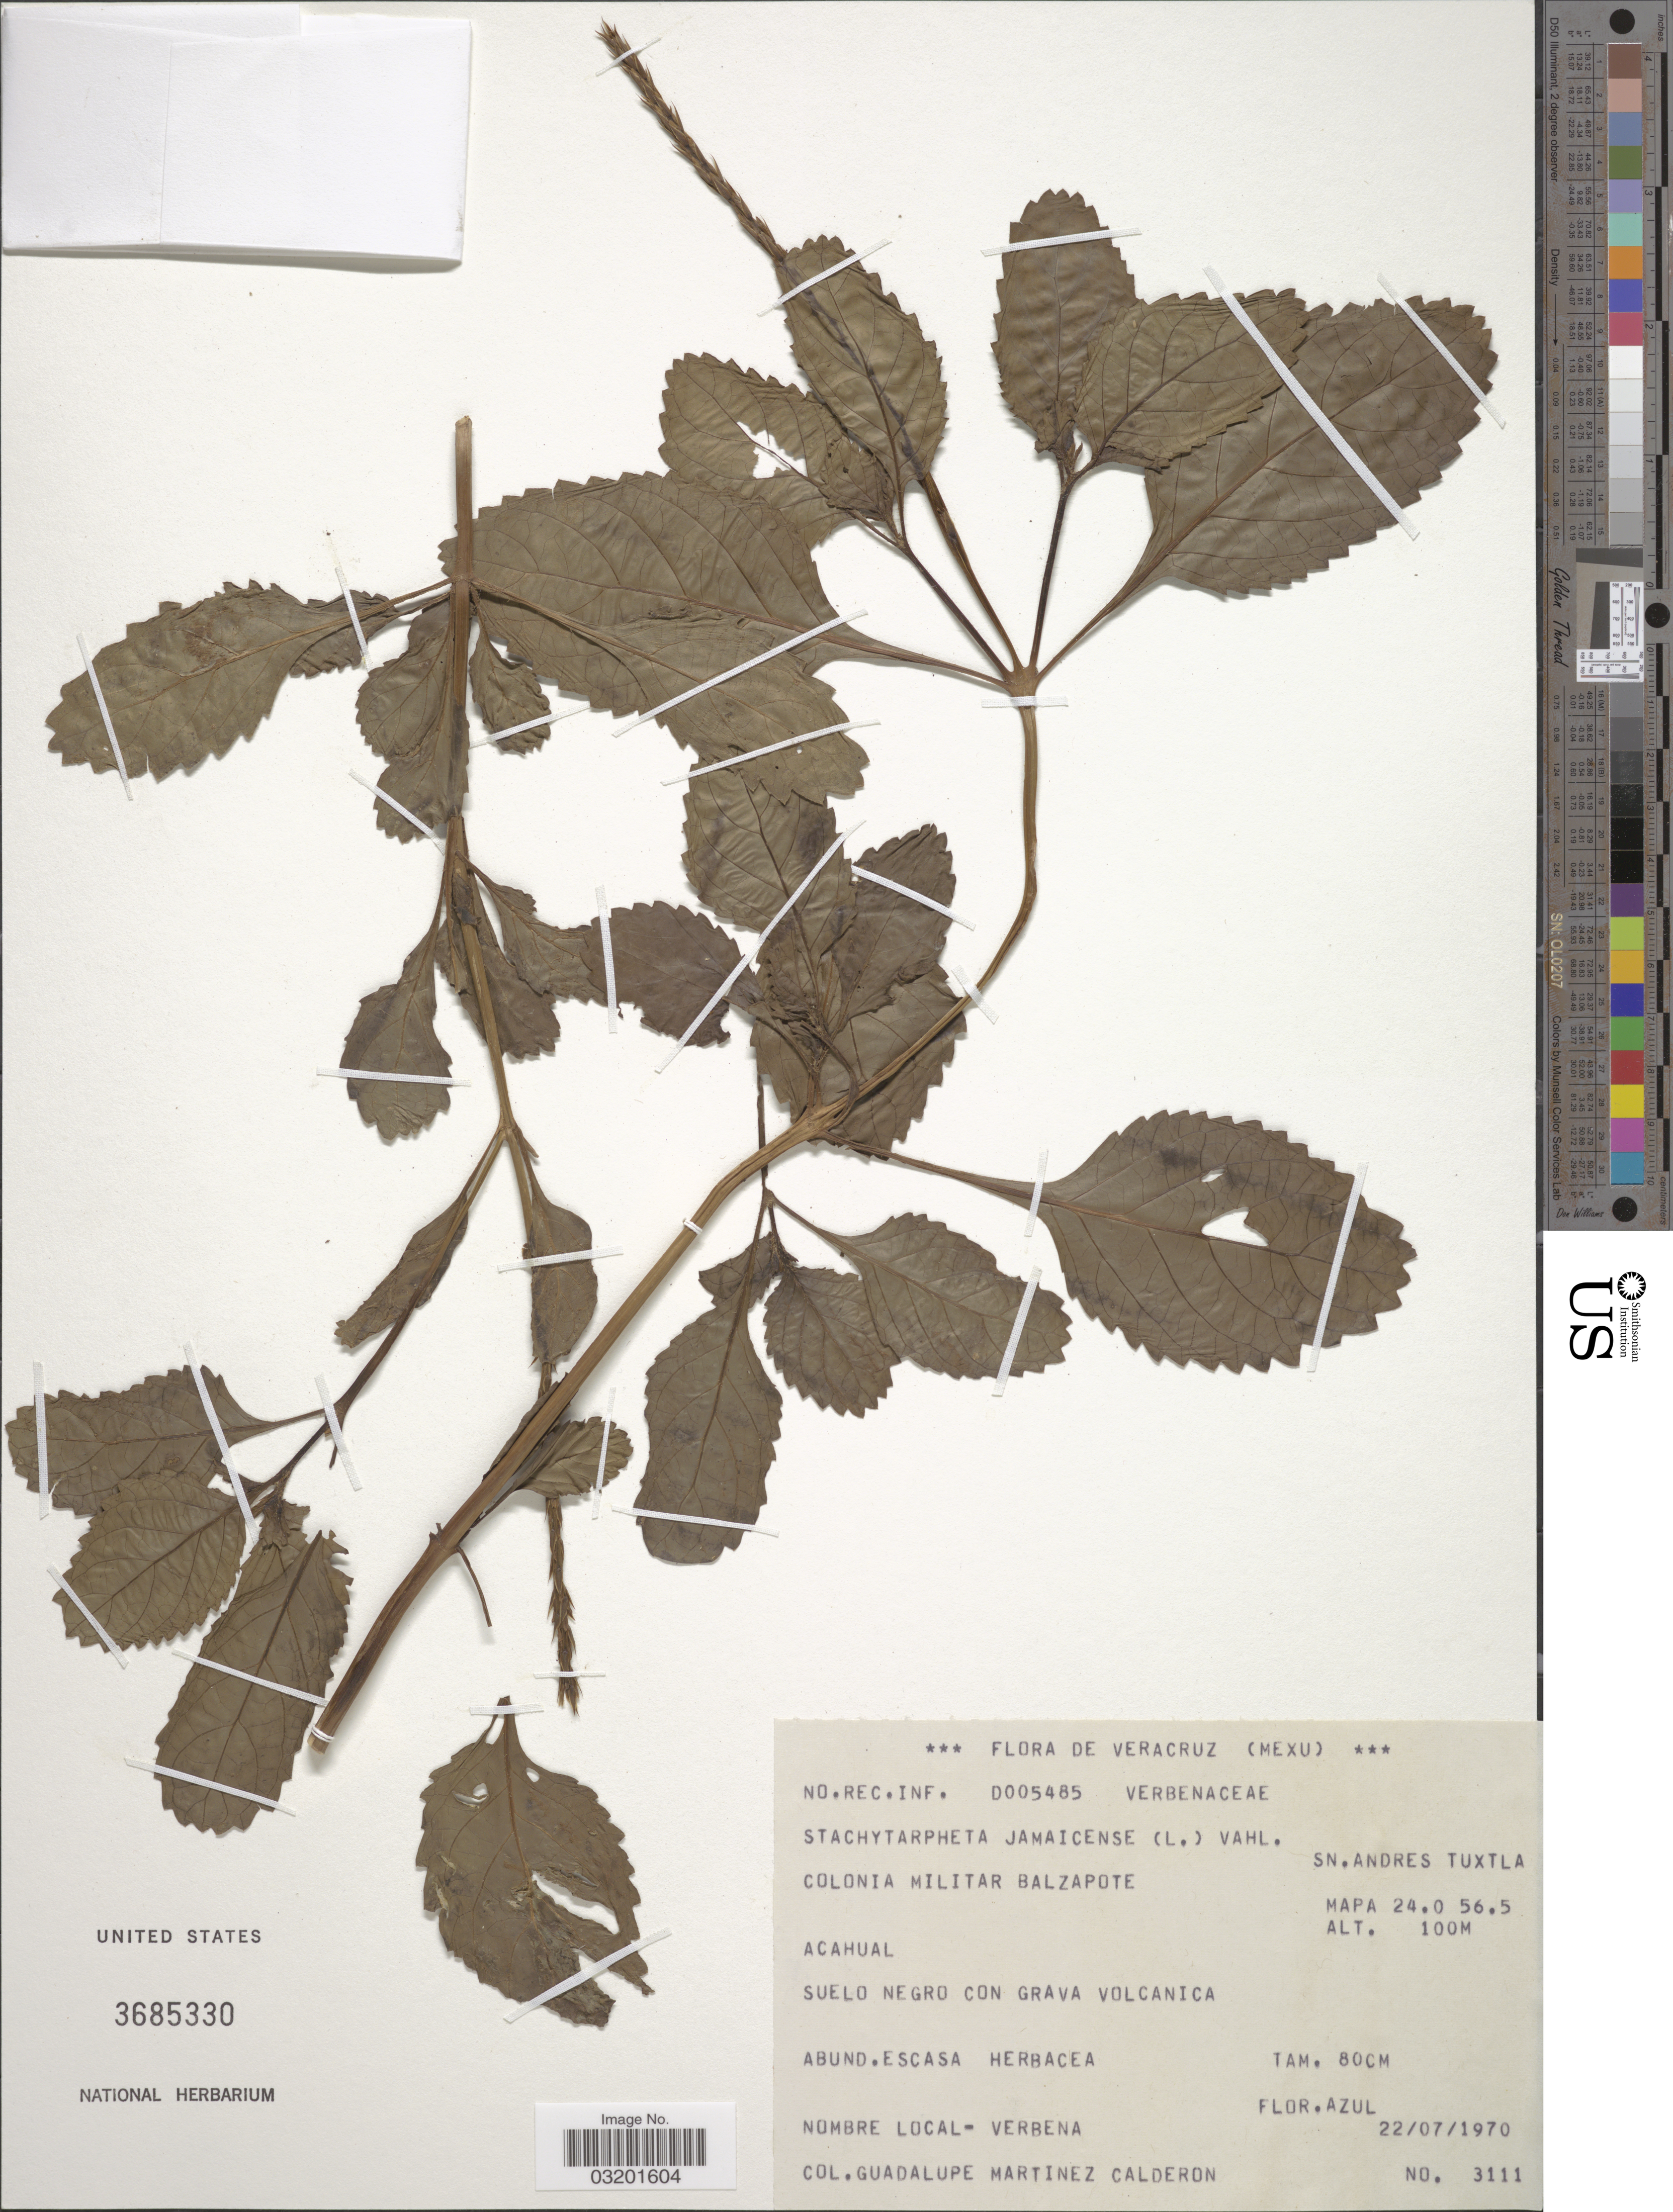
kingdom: Plantae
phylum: Tracheophyta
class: Magnoliopsida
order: Lamiales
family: Verbenaceae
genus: Stachytarpheta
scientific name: Stachytarpheta jamaicensis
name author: (L.) Vahl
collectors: G. Martinez-C.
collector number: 3111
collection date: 1970-07-22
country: Mexico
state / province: Veracruz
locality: Veracruz (Mexu). Colonia Militar Balzapote. Acahual. Sn. Adres Tuxtla. Mapa 24.0 56.5.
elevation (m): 100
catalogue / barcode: US 3685330